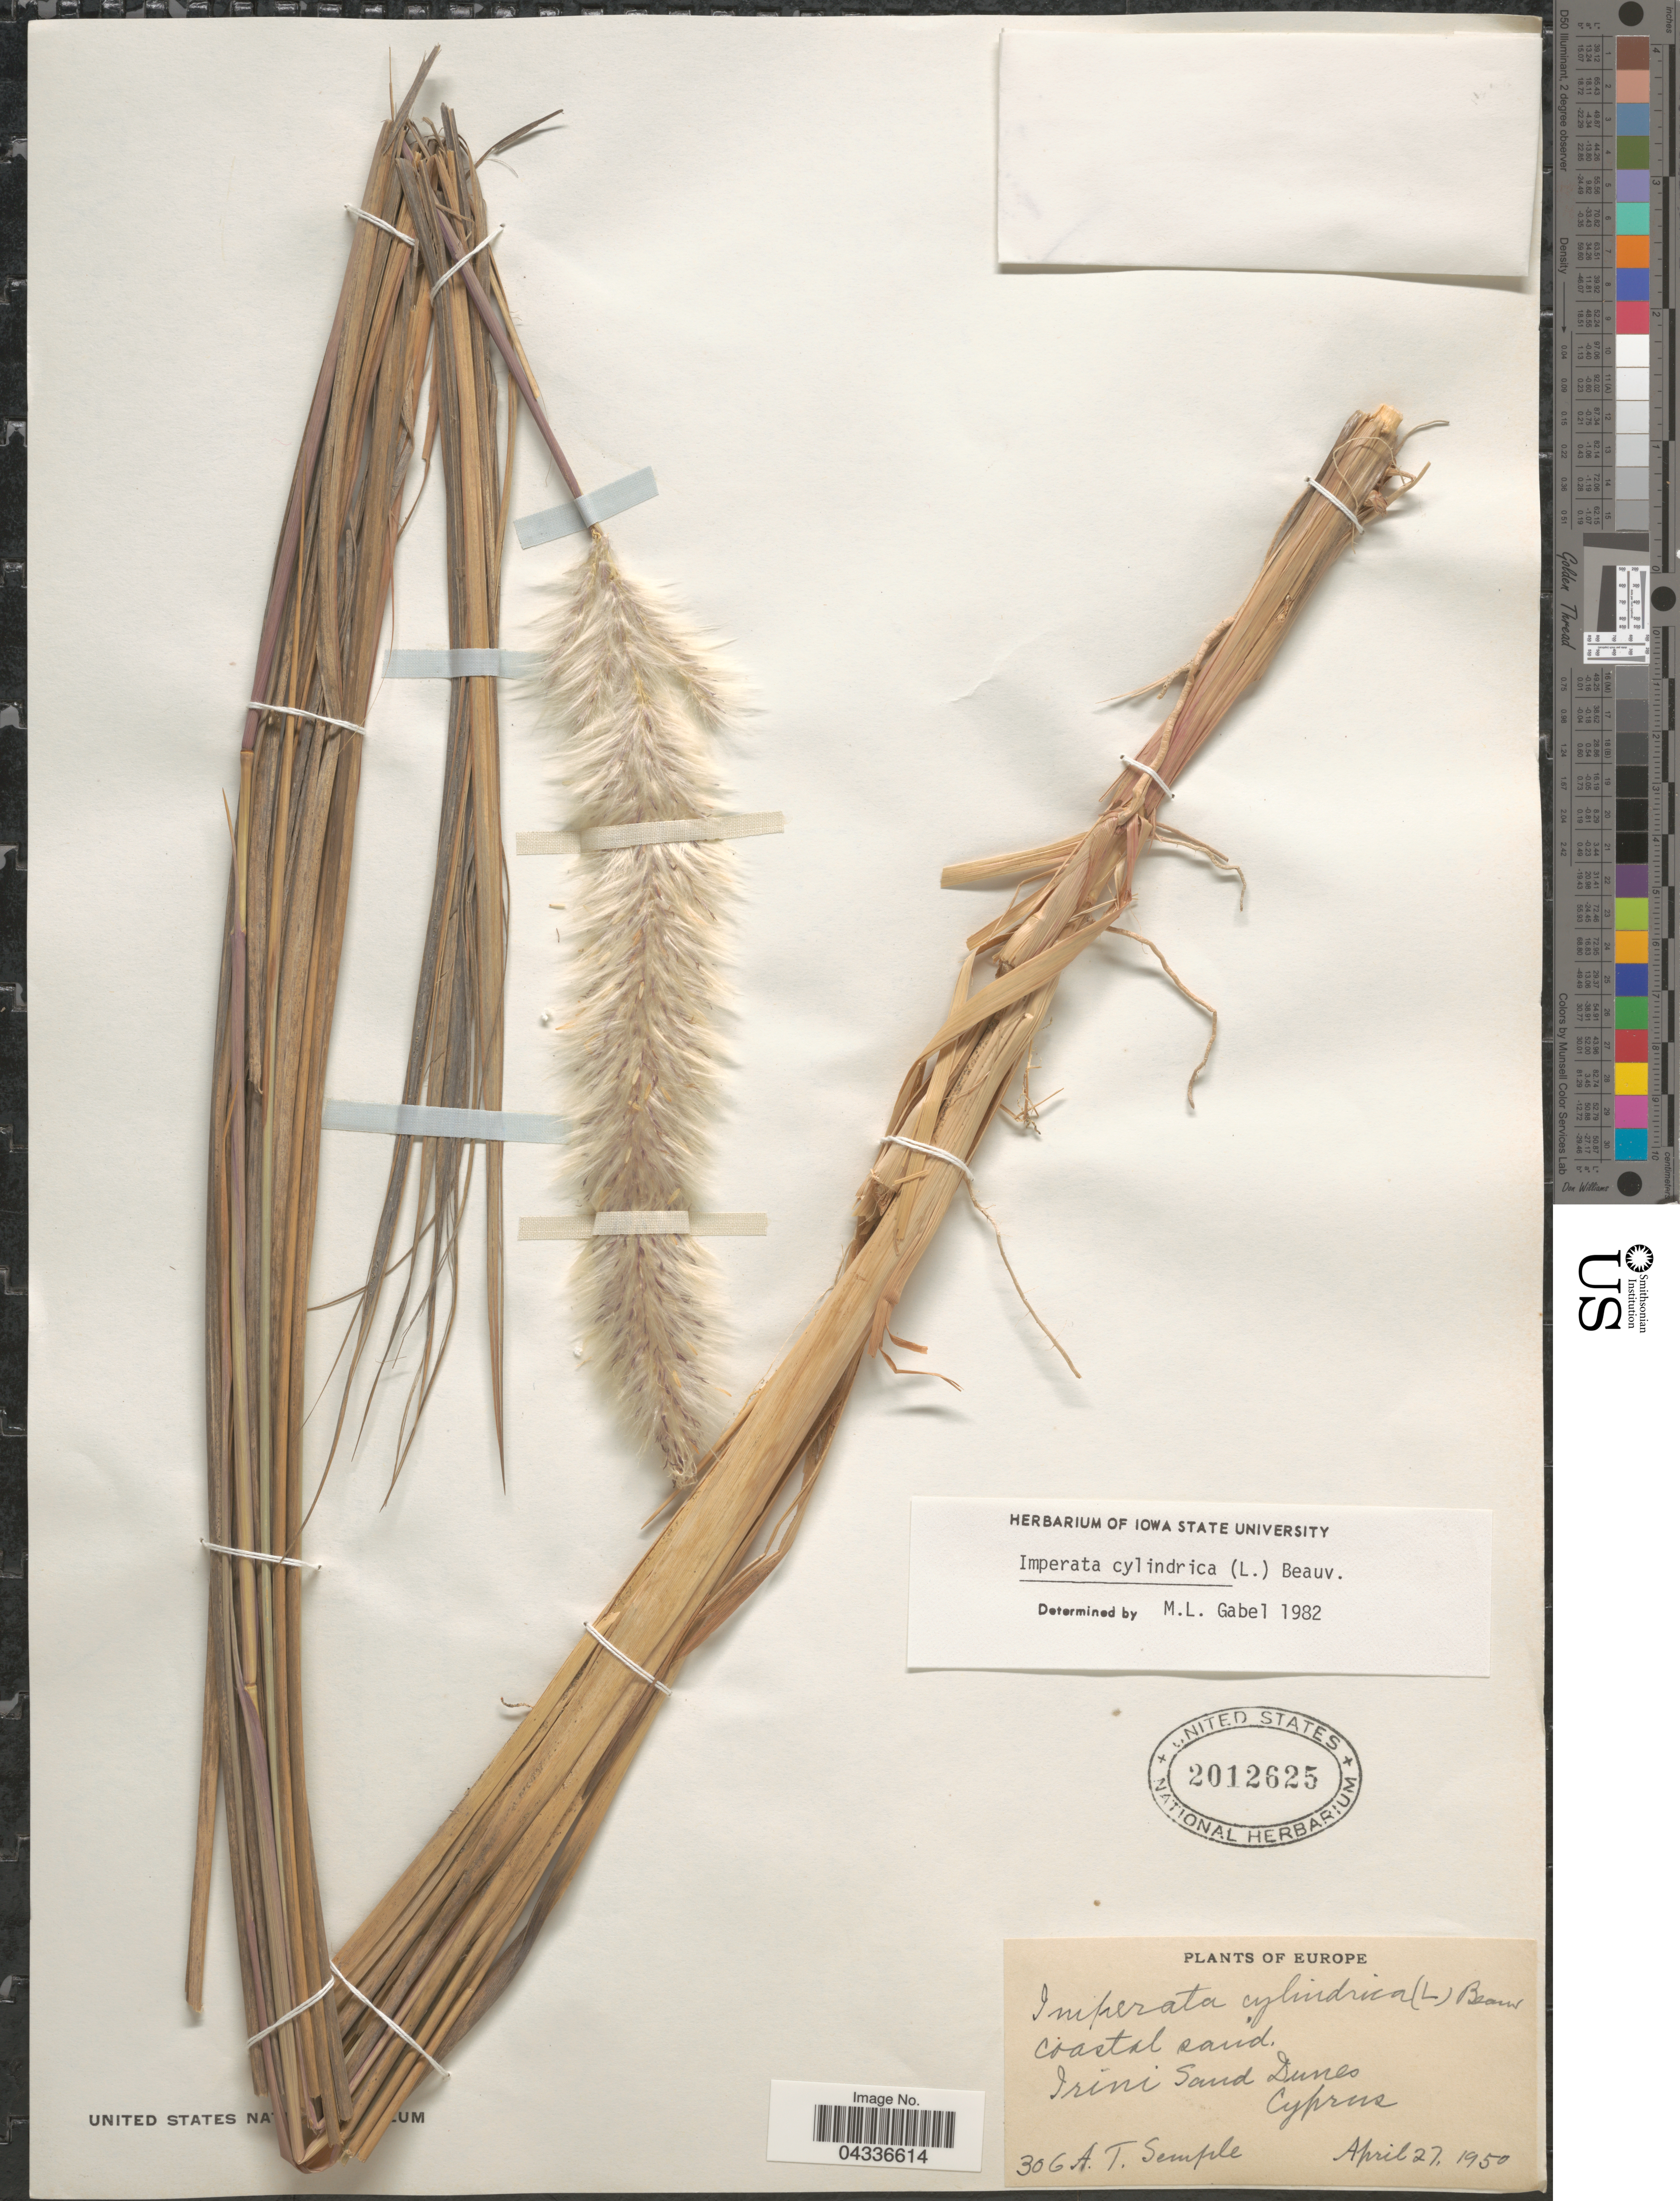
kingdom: Plantae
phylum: Tracheophyta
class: Liliopsida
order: Poales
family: Poaceae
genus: Imperata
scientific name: Imperata cylindrica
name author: (L.) P. Beauv.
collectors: A. Semple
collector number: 306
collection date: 1950-04-27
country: Cyprus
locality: Irini Sand Dunes.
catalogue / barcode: US 2012625